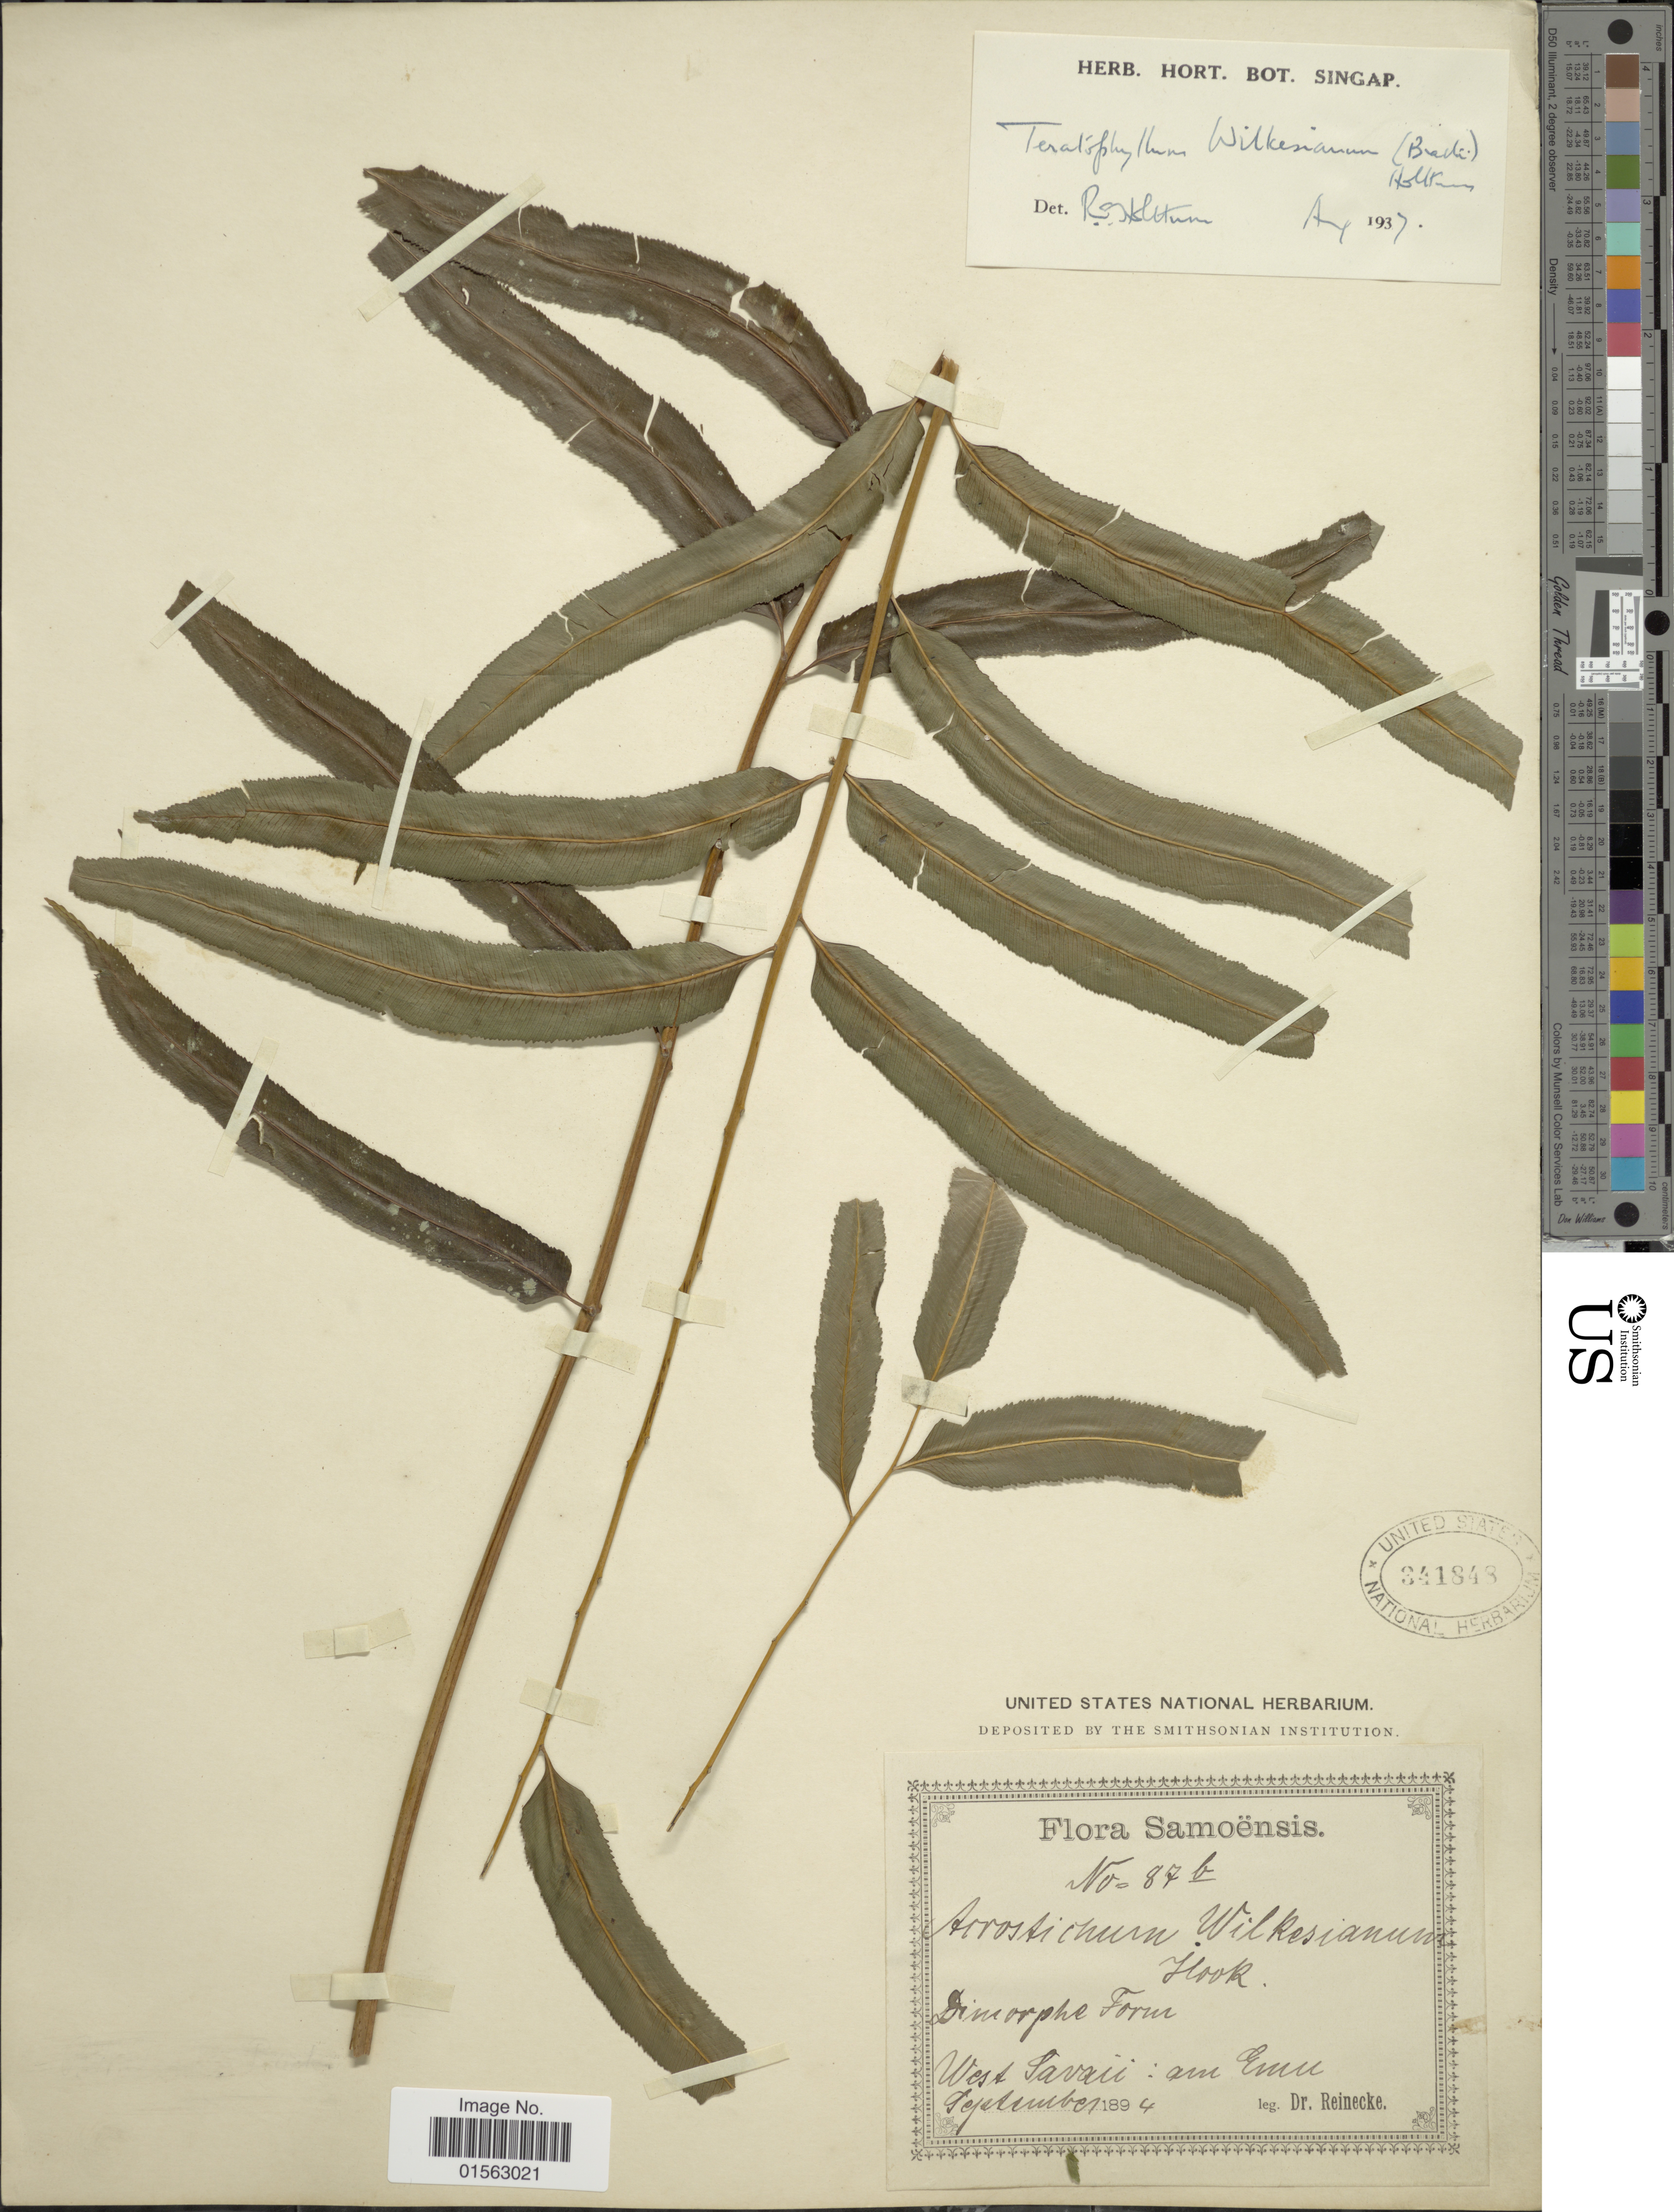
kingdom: Plantae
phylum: Tracheophyta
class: Polypodiopsida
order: Polypodiales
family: Dryopteridaceae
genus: Teratophyllum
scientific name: Teratophyllum wilkesianum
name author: (Brack.) Holttum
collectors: -- Reinecke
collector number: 87b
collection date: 1894-09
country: Samoa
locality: Soemoënsis, West Sahaii: am Emu [interpreted]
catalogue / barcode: US 341848